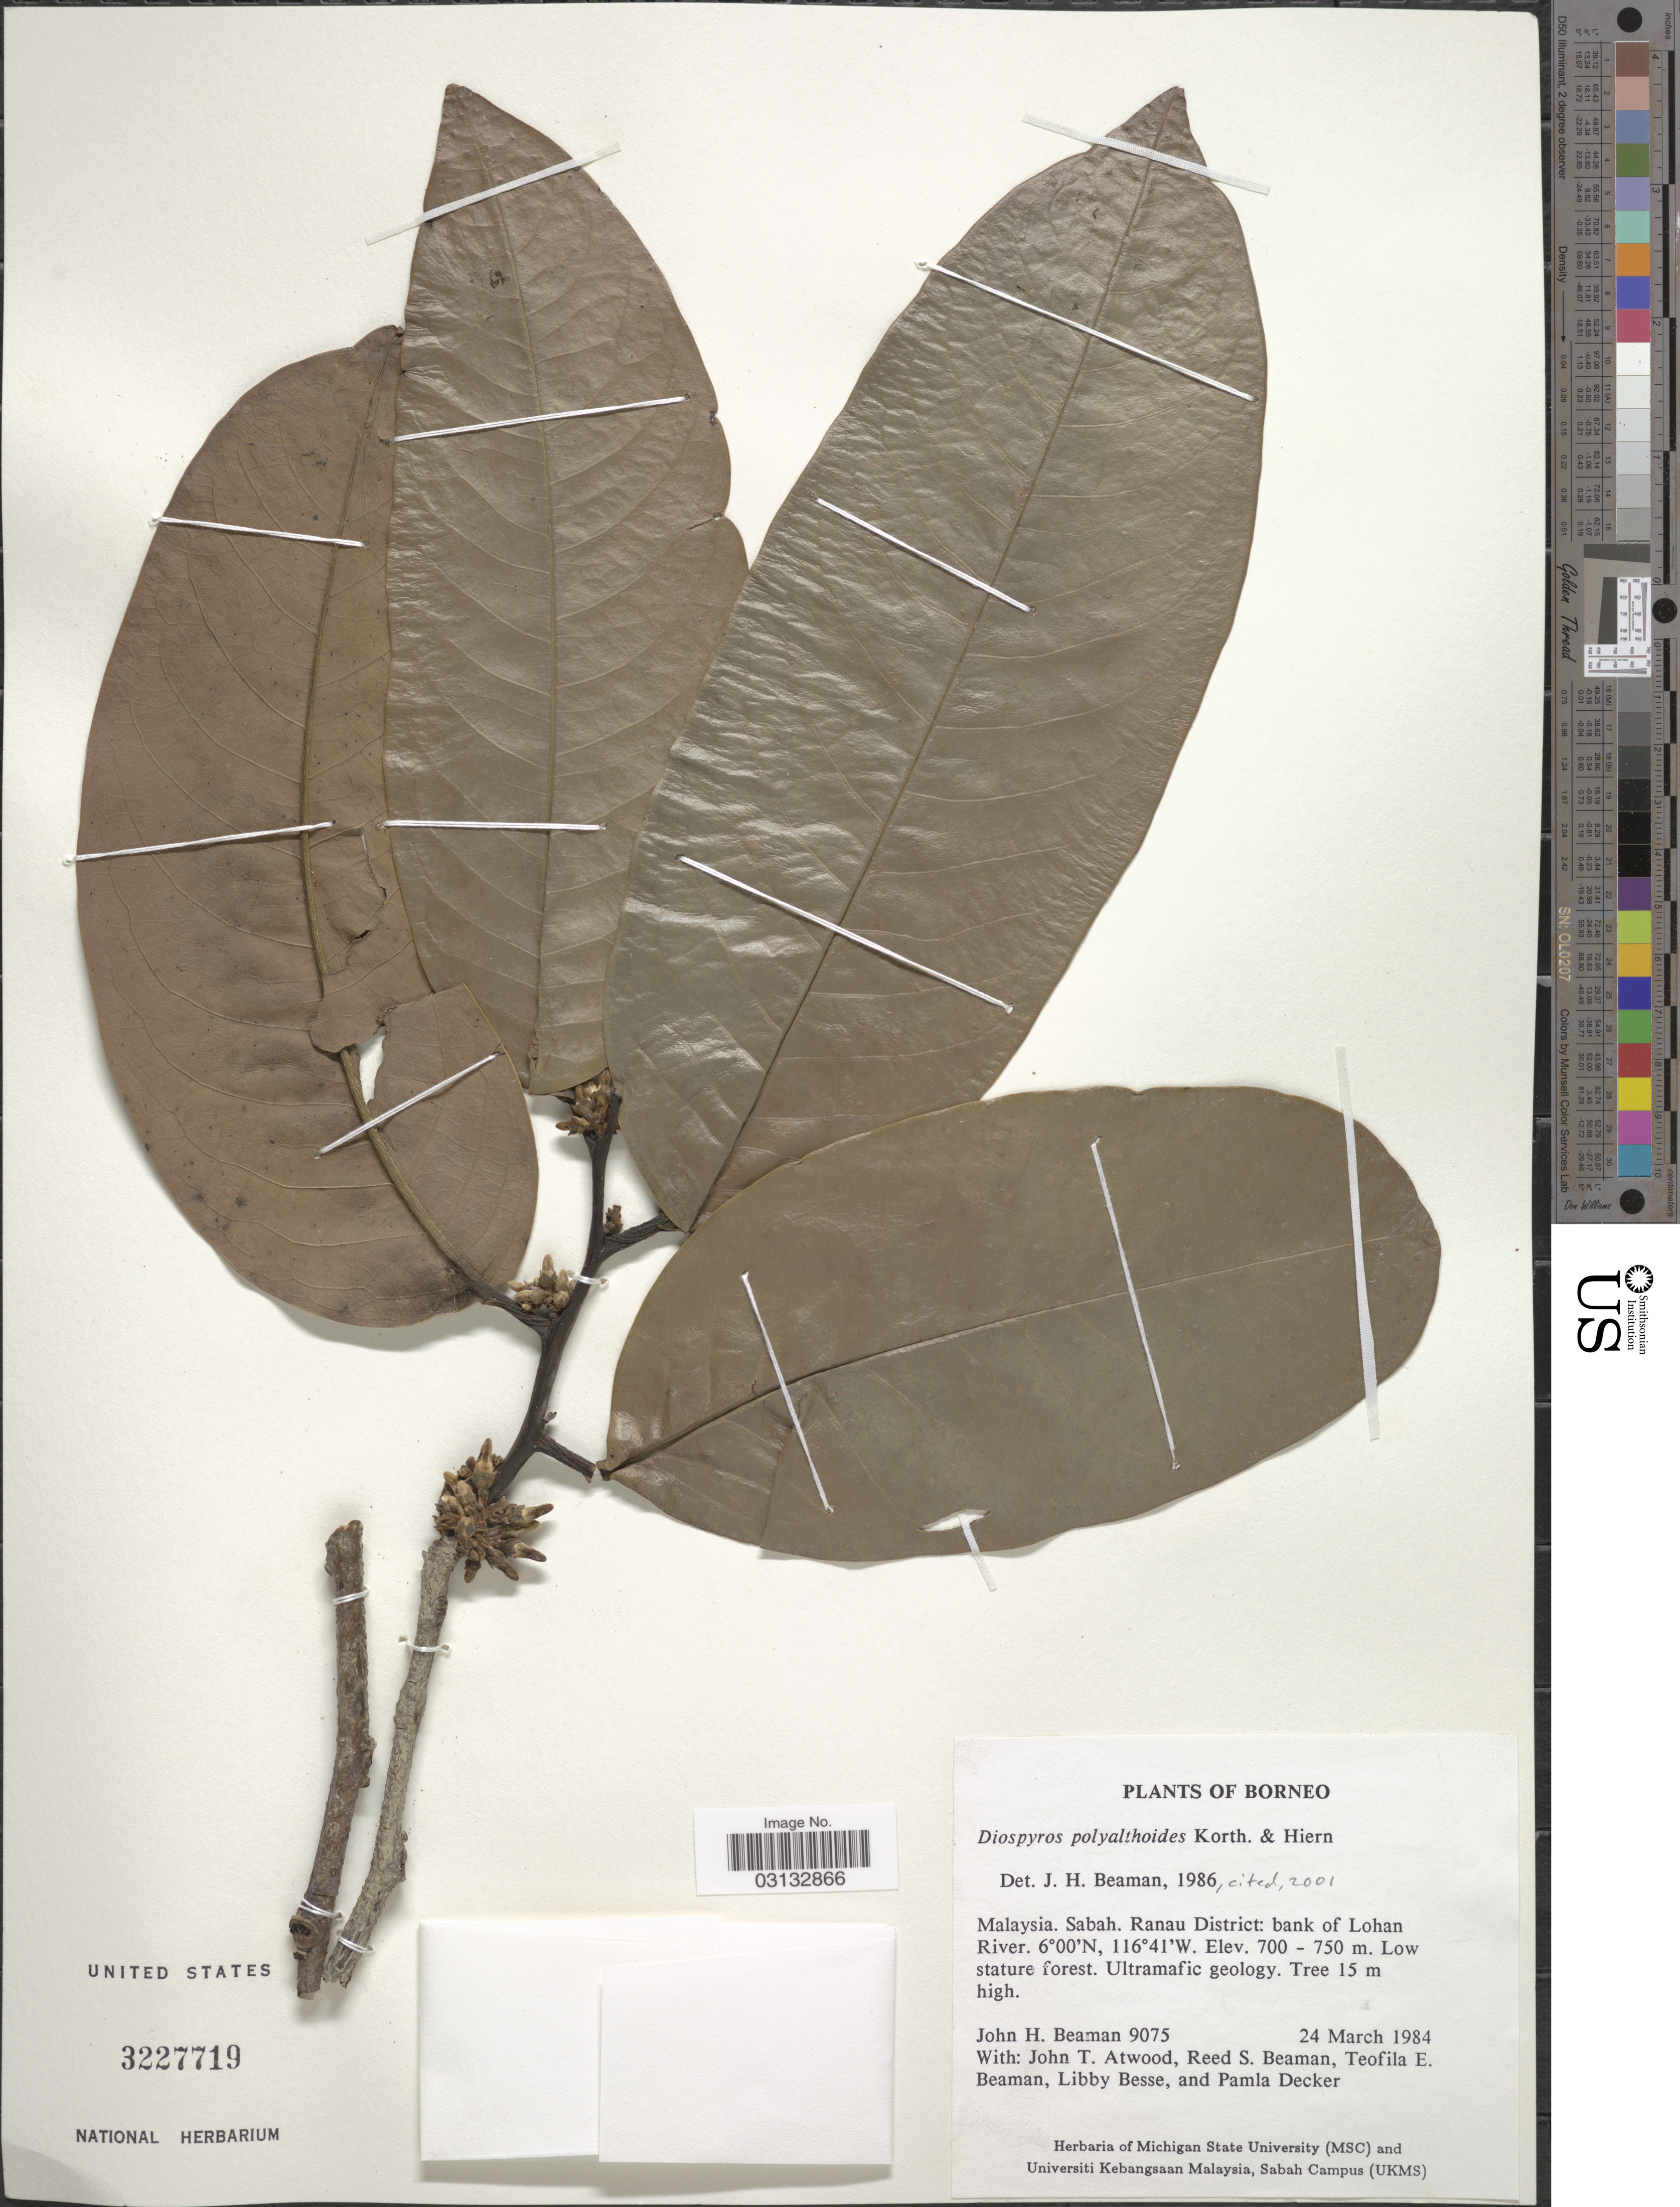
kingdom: Plantae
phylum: Tracheophyta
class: Magnoliopsida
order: Ericales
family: Ebenaceae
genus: Diospyros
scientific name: Diospyros polyalthoides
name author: Korth. & Heisn.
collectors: J. H. Beaman, J. T. Atwood, R. S. Beaman, T. E. Beaman & et al.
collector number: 9075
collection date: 1984-03-24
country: Malaysia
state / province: Sabah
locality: Borneo, Ranau District: bank of Lohan River.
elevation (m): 700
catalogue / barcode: US 3227719